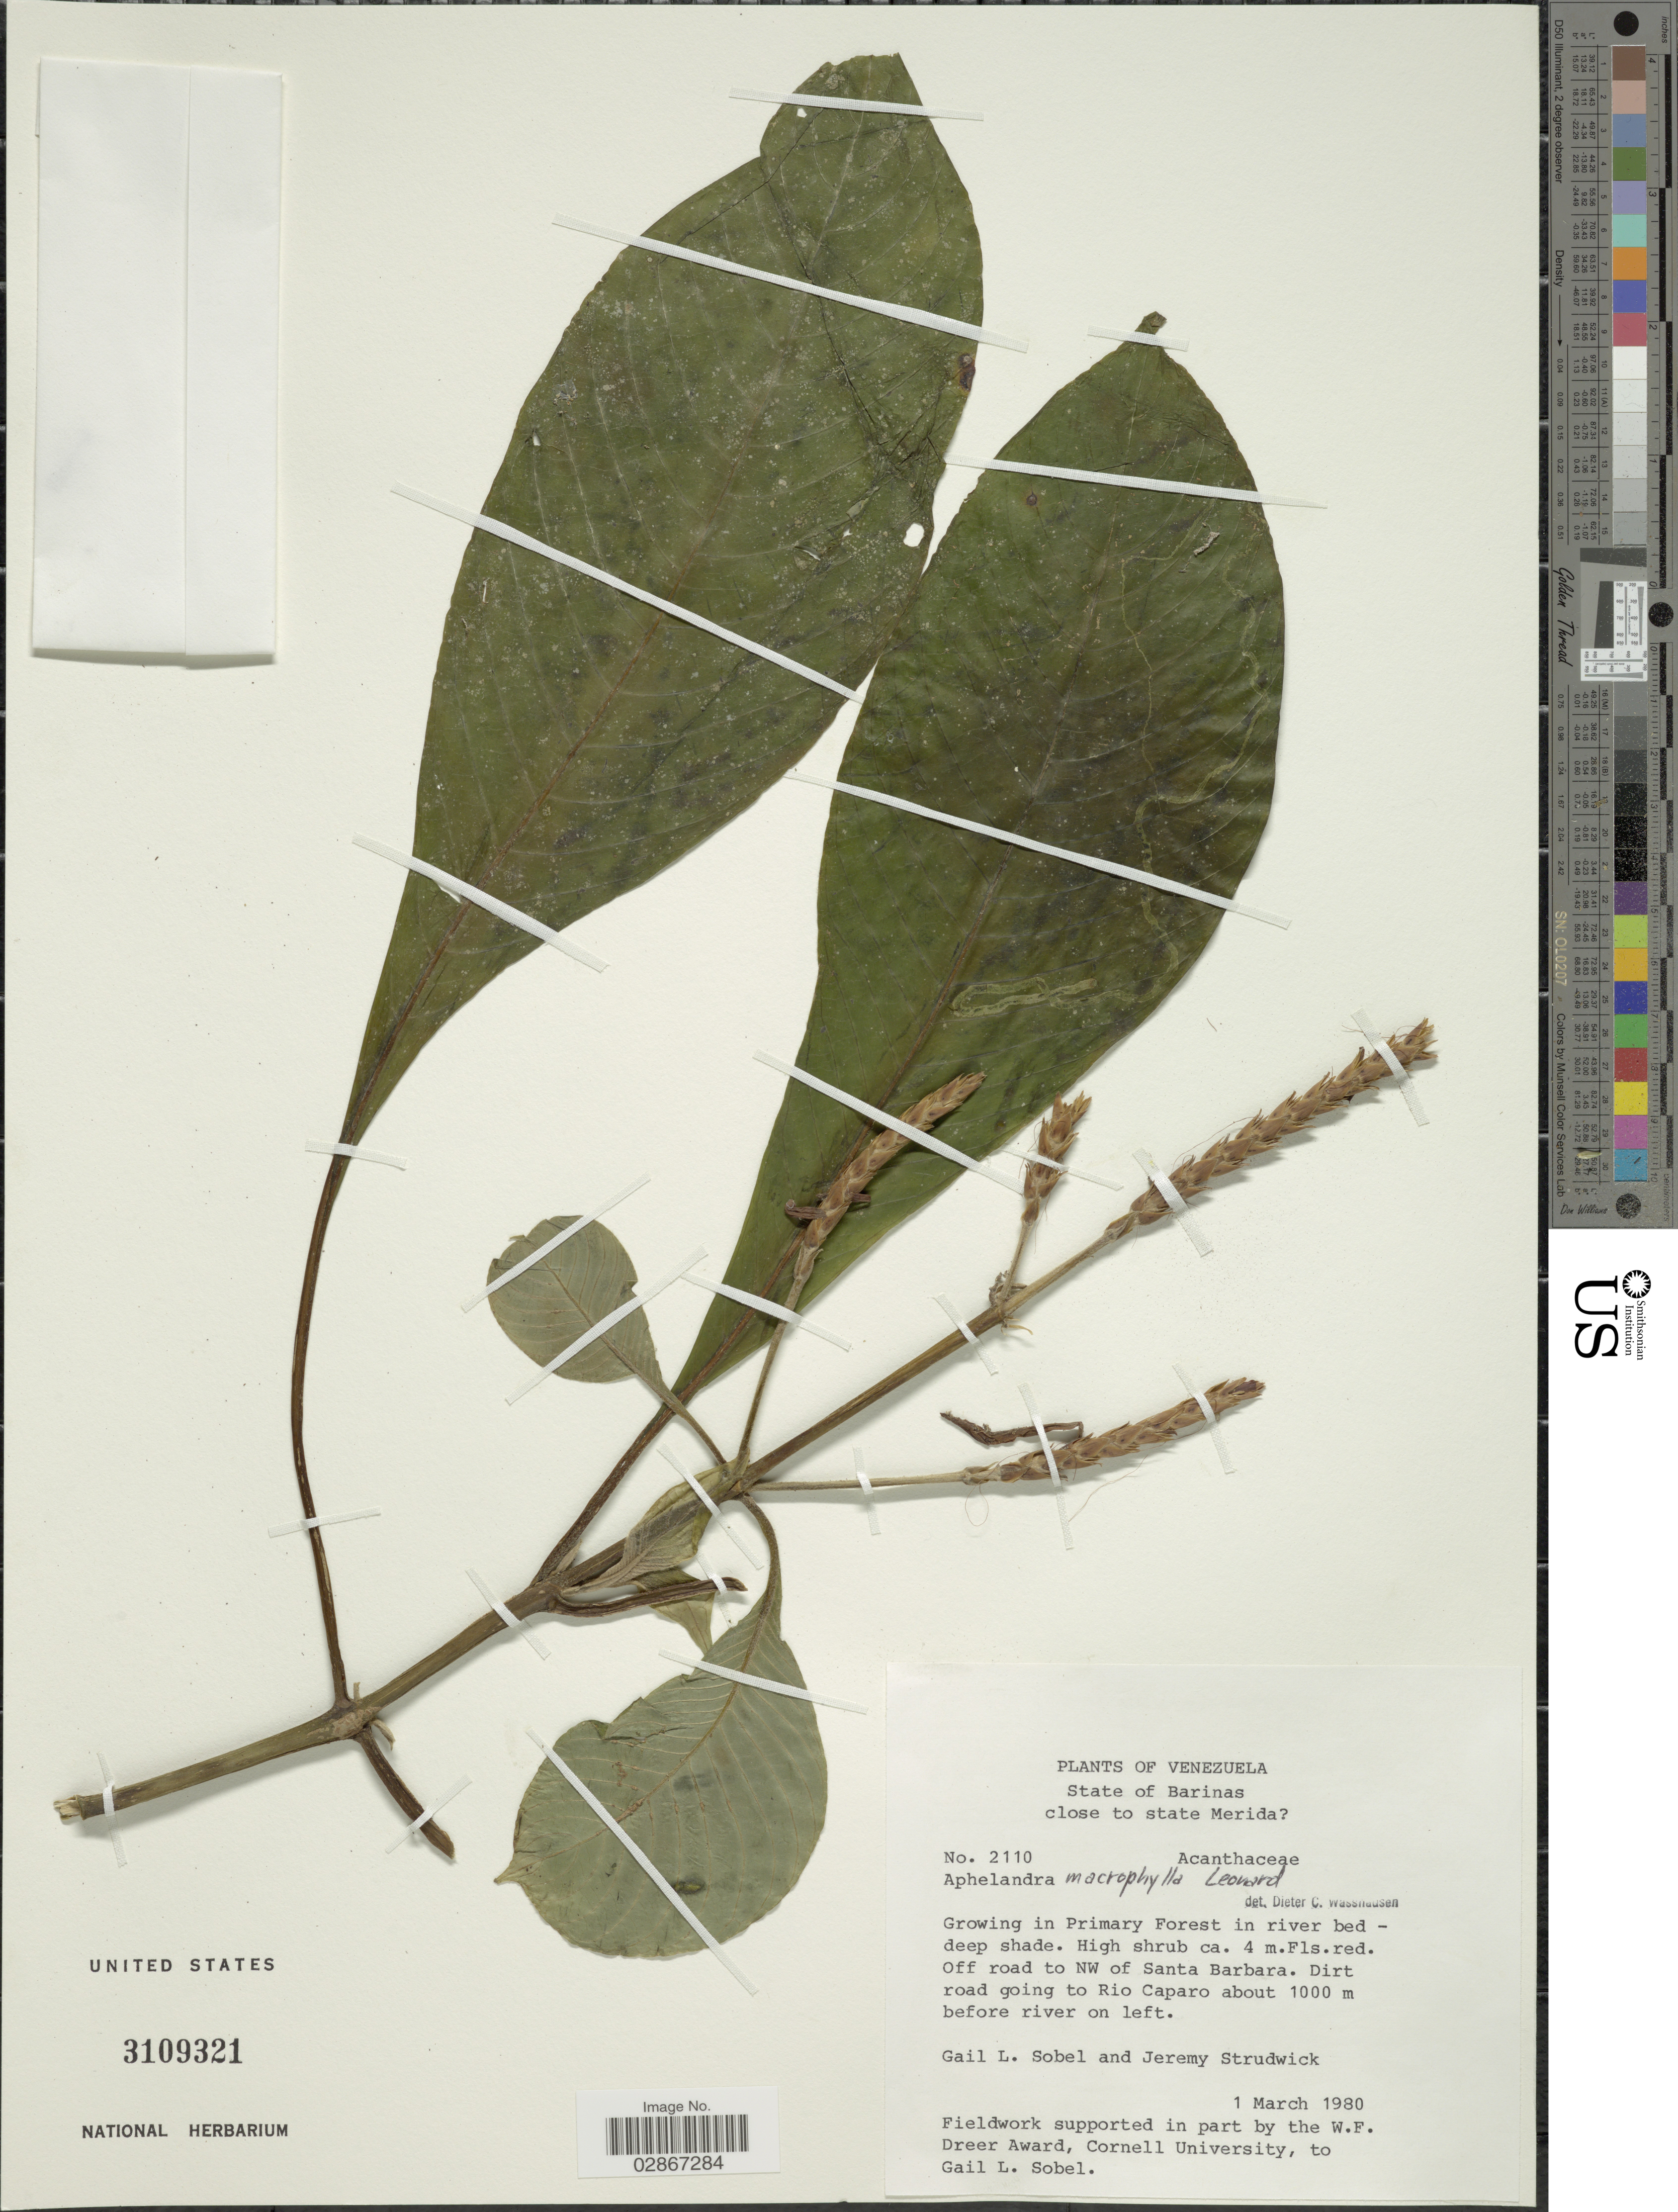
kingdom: Plantae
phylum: Tracheophyta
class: Magnoliopsida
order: Lamiales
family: Acanthaceae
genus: Aphelandra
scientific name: Aphelandra macrophylla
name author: Leonard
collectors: G. L. Sobel & J. J. Strudwick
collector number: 2110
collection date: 1980-03-01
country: Venezuela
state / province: Barinas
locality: Close to state Merida [unsure placement] Off road to NW of Santa Barbara. Dirt road going to Rio Caparo about 1000 m before river on left.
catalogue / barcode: US 3109321